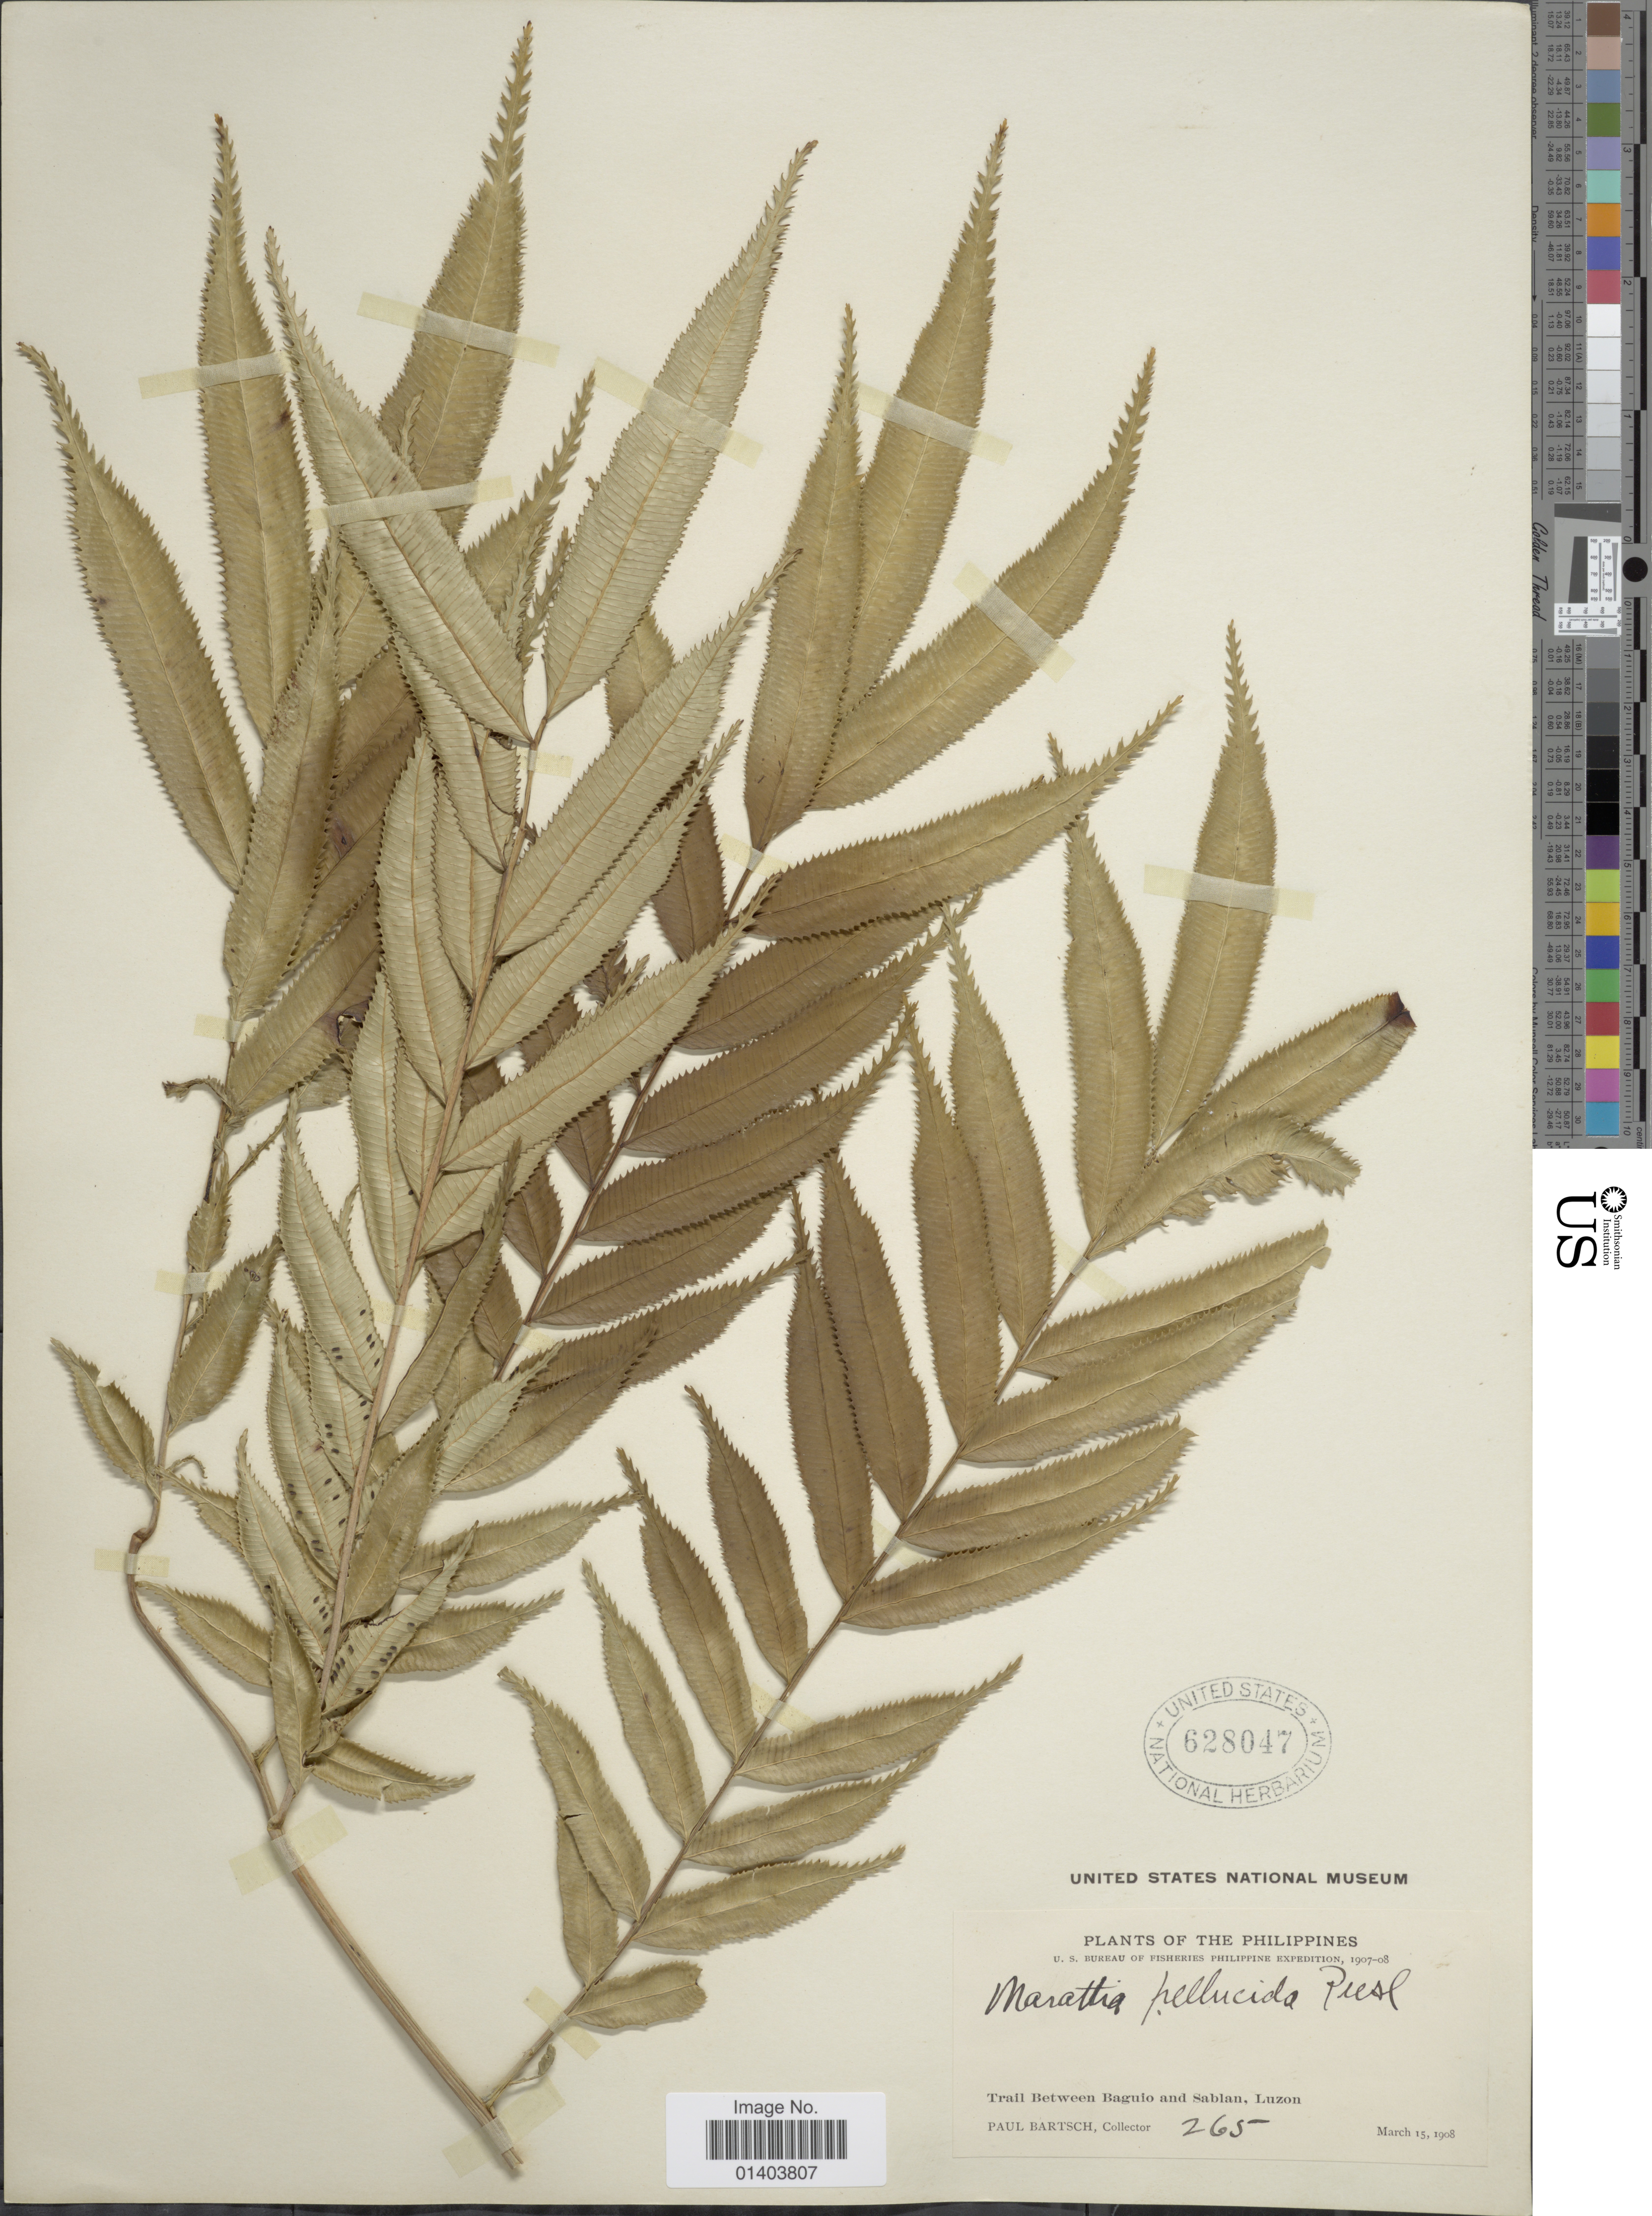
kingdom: Plantae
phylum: Tracheophyta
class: Polypodiopsida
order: Marattiales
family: Marattiaceae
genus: Ptisana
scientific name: Ptisana pellucida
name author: (C. Presl) Murdock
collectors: P. Bartsch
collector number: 265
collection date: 1908-03-15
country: Philippines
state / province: Central Luzon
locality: Trail between Baguio and Sablan, Luzon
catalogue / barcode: US 628047